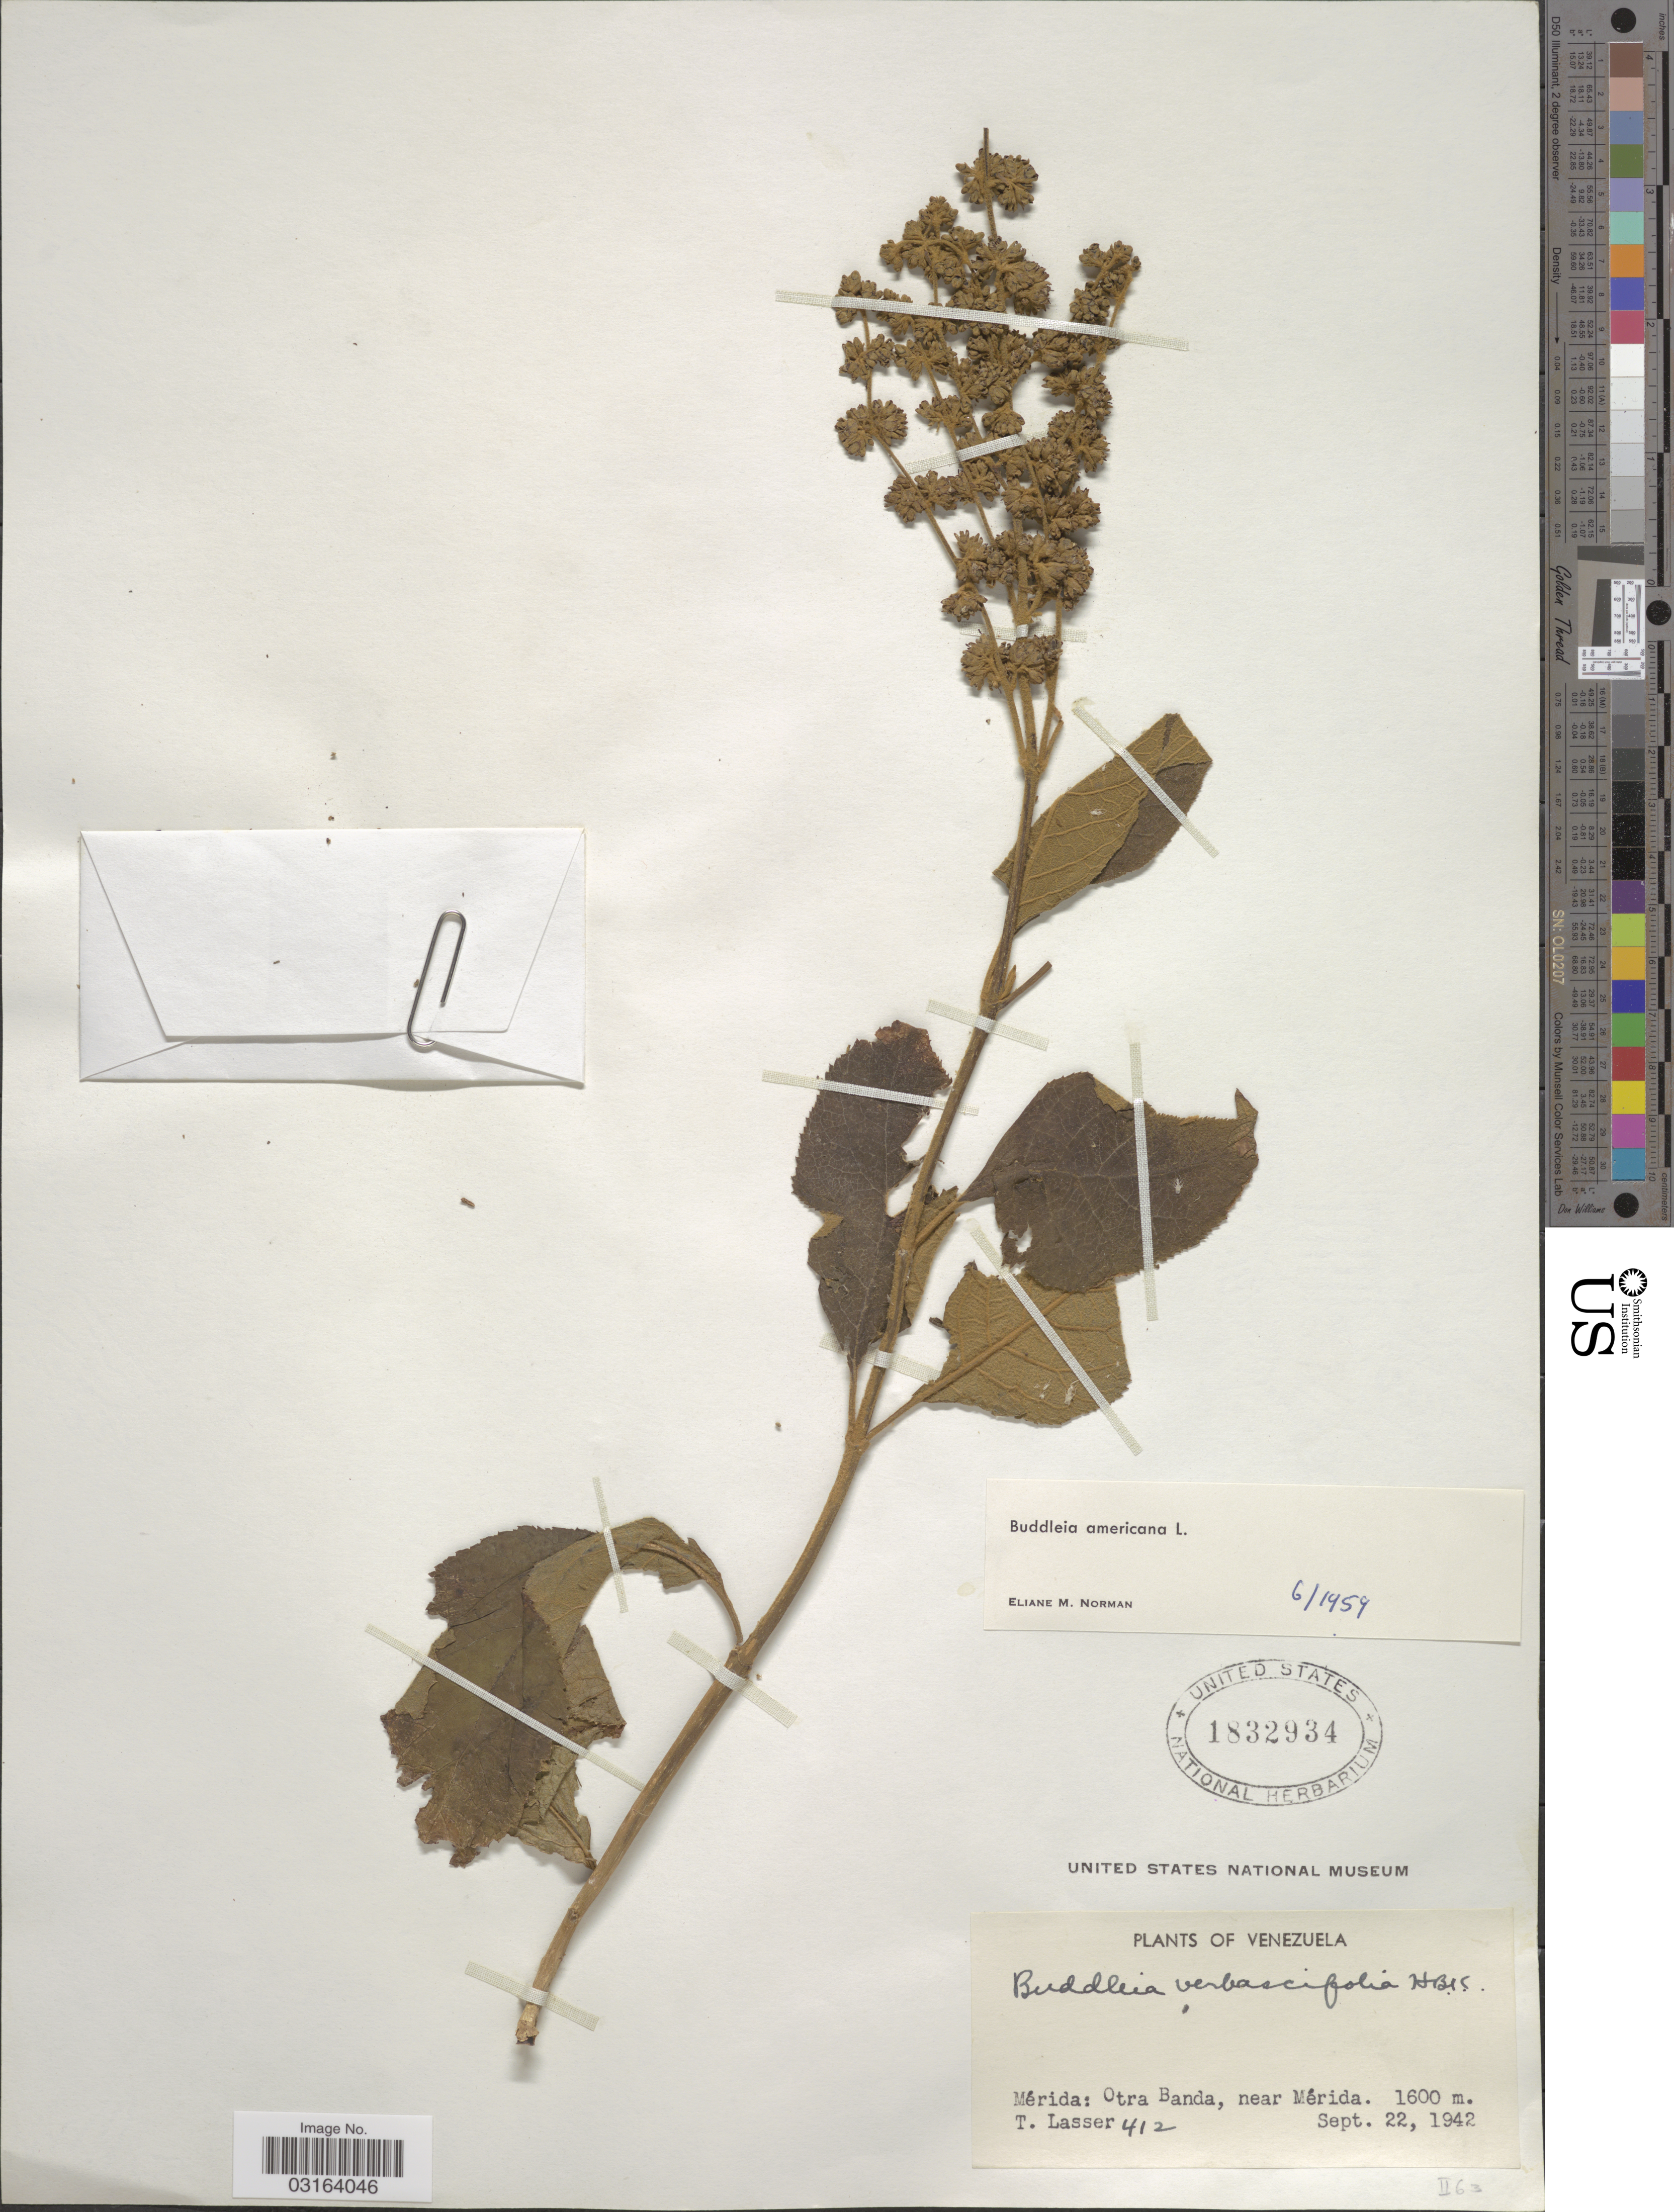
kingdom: Plantae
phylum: Tracheophyta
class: Magnoliopsida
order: Lamiales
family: Scrophulariaceae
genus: Buddleja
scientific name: Buddleja americana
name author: L.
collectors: T. Lasser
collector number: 412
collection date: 1942-09-22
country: Venezuela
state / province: Mérida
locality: Otra Banda, near Mérida.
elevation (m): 1600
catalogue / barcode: US 1832934